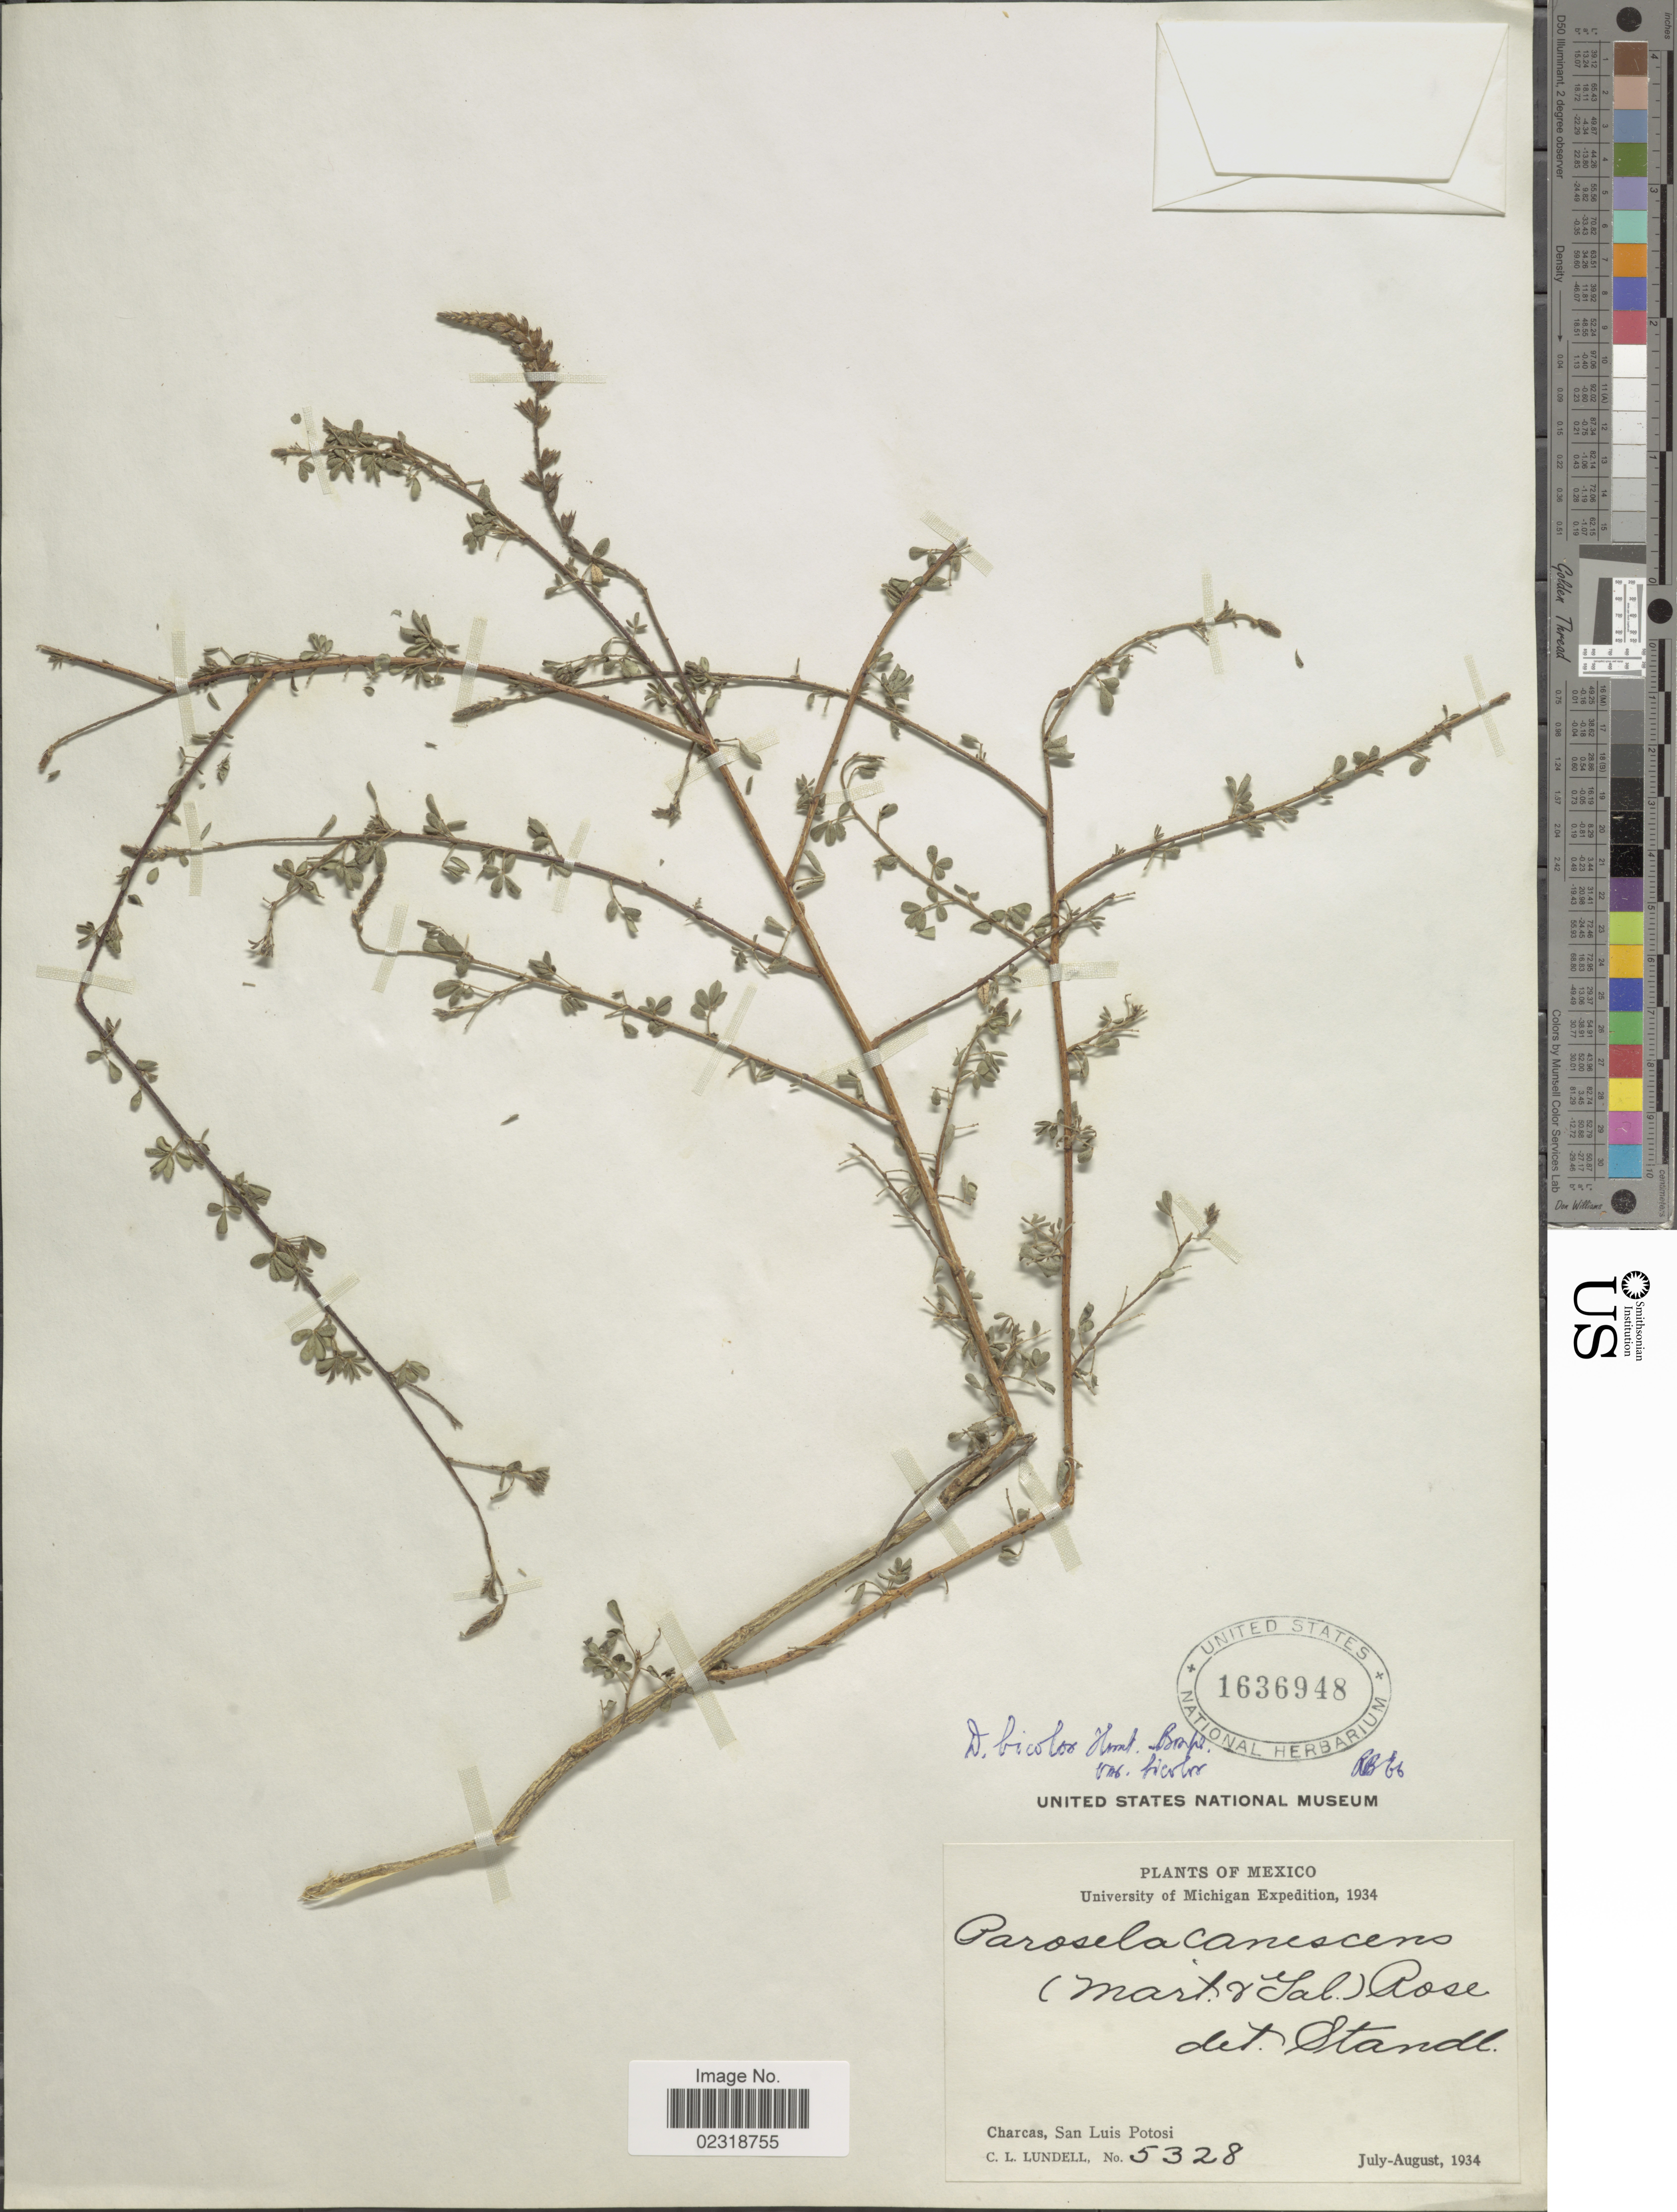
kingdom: Plantae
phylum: Tracheophyta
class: Magnoliopsida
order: Fabales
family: Fabaceae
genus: Dalea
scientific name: Dalea bicolor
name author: Humb. & Bonpl. ex Willd.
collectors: C. L. Lundell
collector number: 5328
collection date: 1934-07/1934-08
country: Mexico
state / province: San Luis Potosí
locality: Charcas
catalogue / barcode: US 1636948